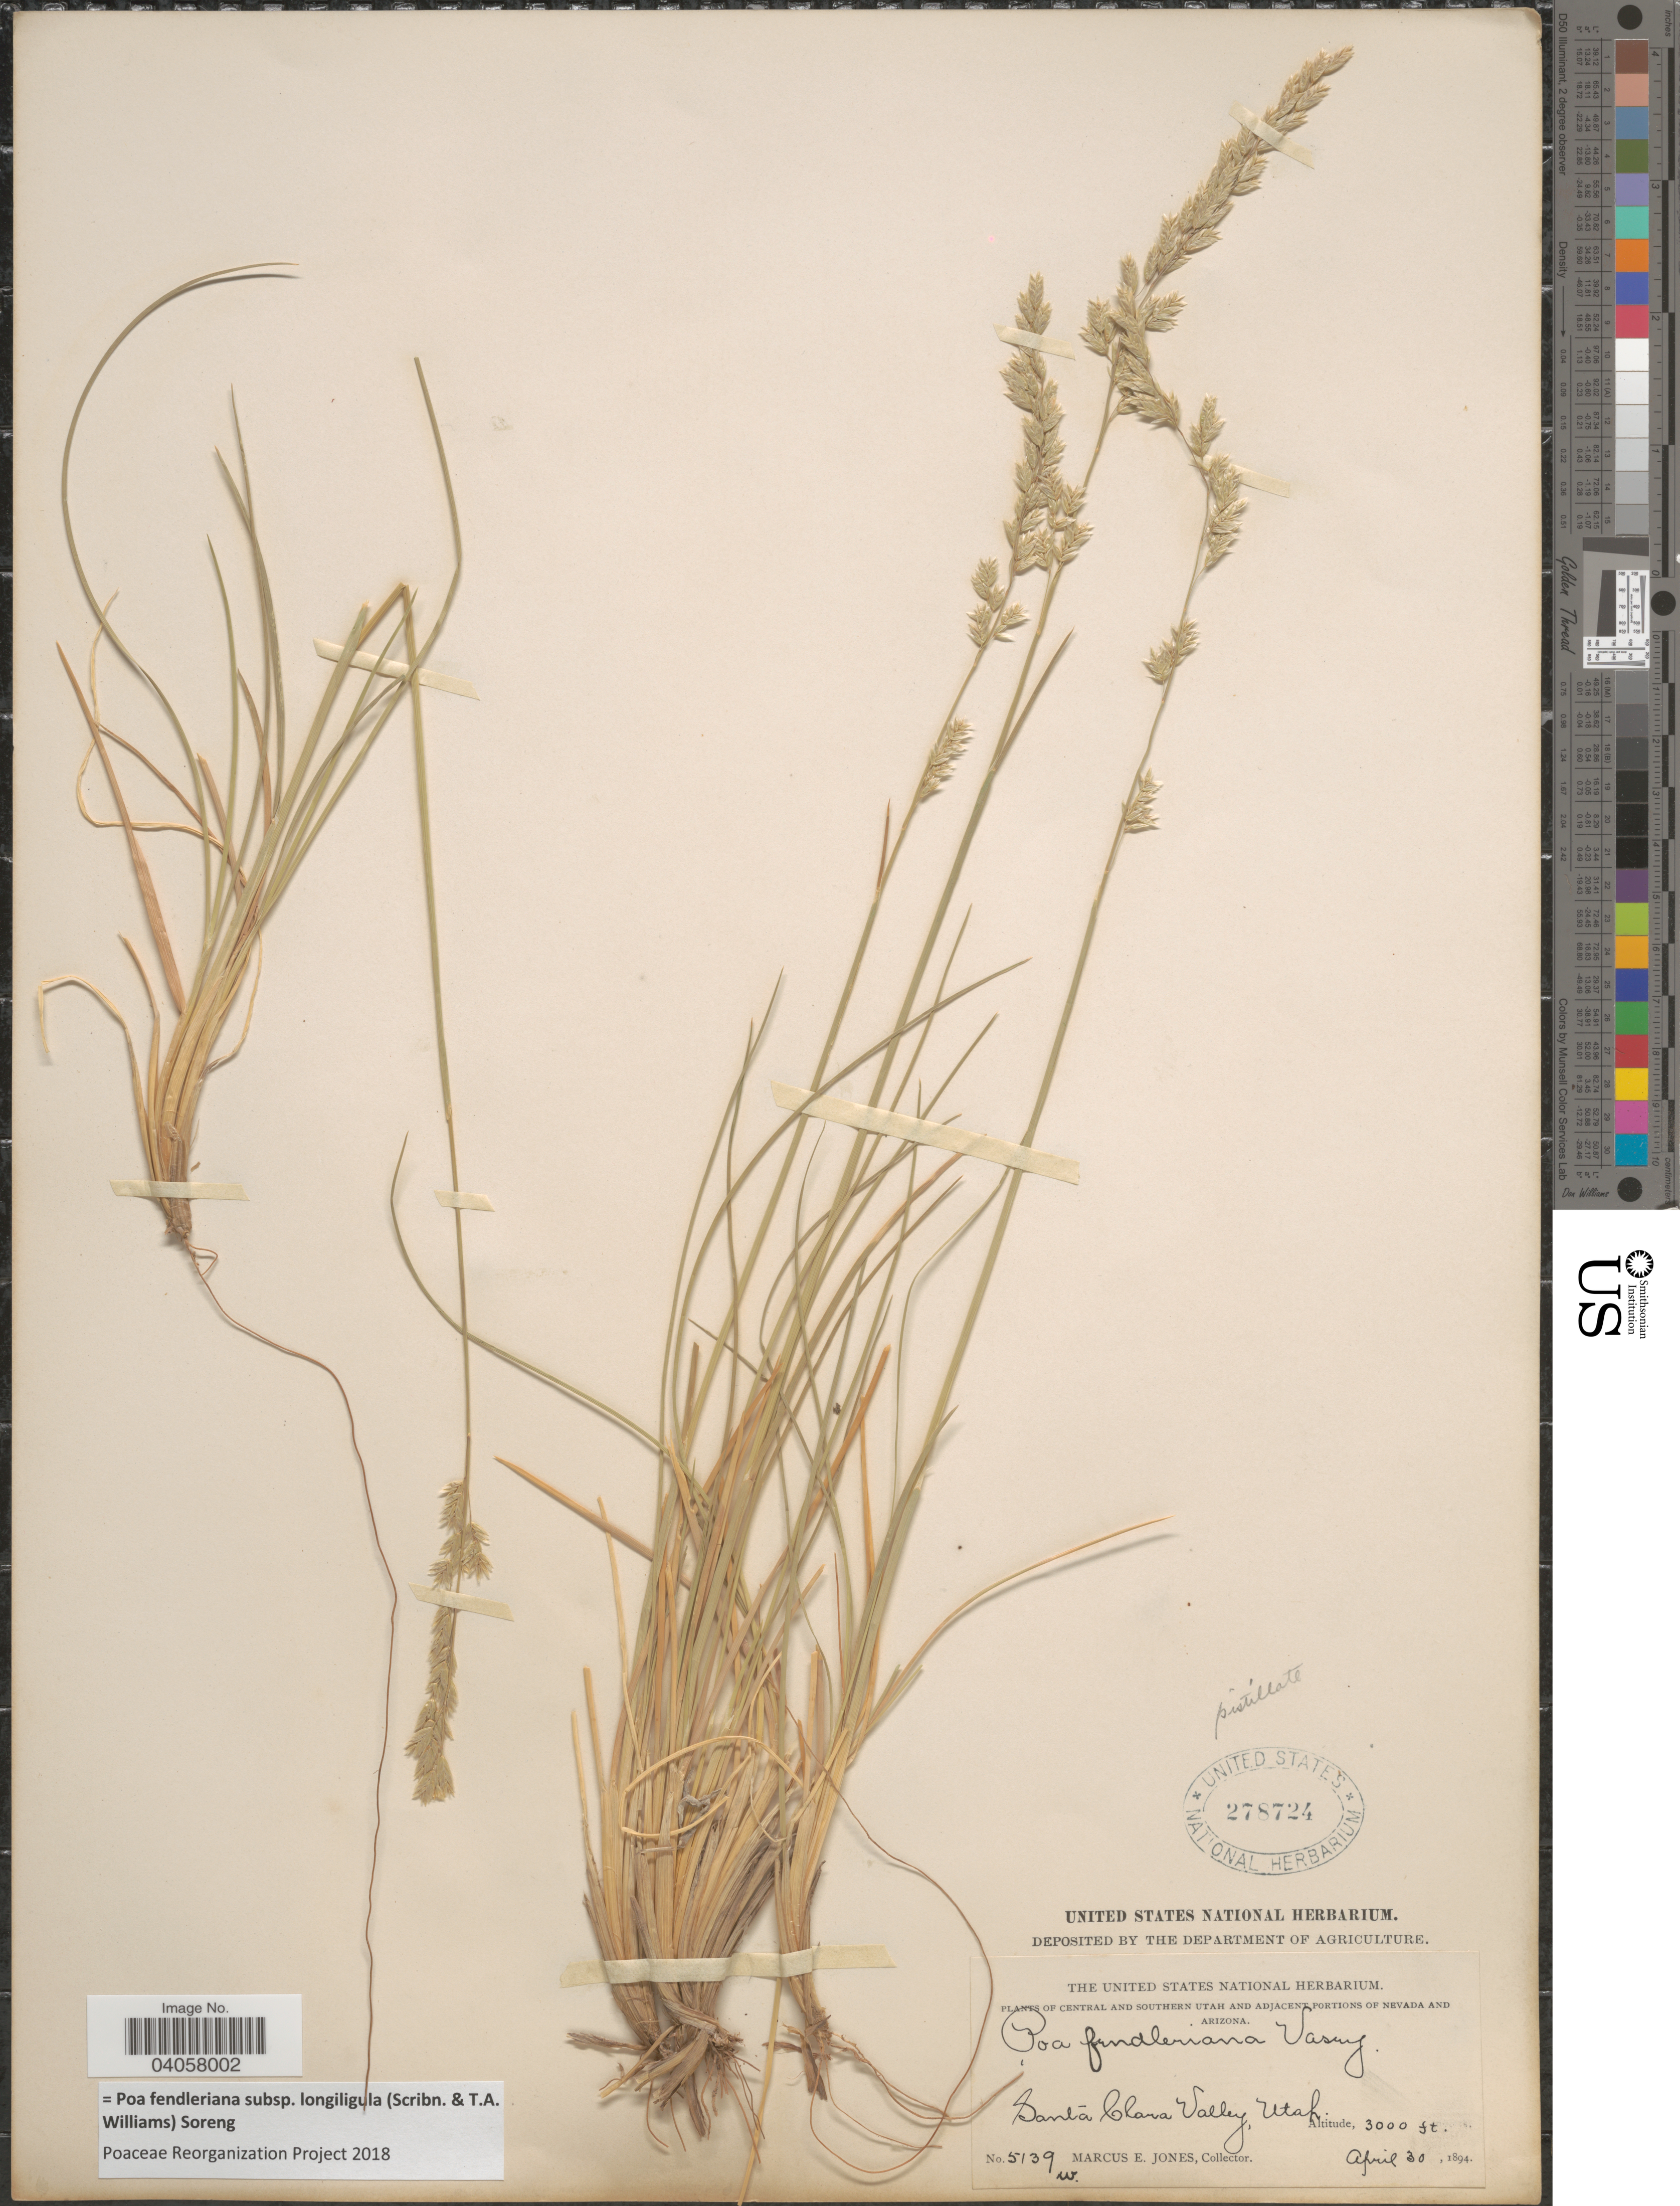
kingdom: Plantae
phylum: Tracheophyta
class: Liliopsida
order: Poales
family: Poaceae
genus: Poa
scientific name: Poa fendleriana subsp. longiligula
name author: (Scribn. & T.A. Williams) Soreng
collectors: M. E. Jones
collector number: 5139w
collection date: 1894-04-30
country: United States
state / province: Utah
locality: Central and Southern Utah. Santa Clara Valley.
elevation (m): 914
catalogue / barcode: US 278724